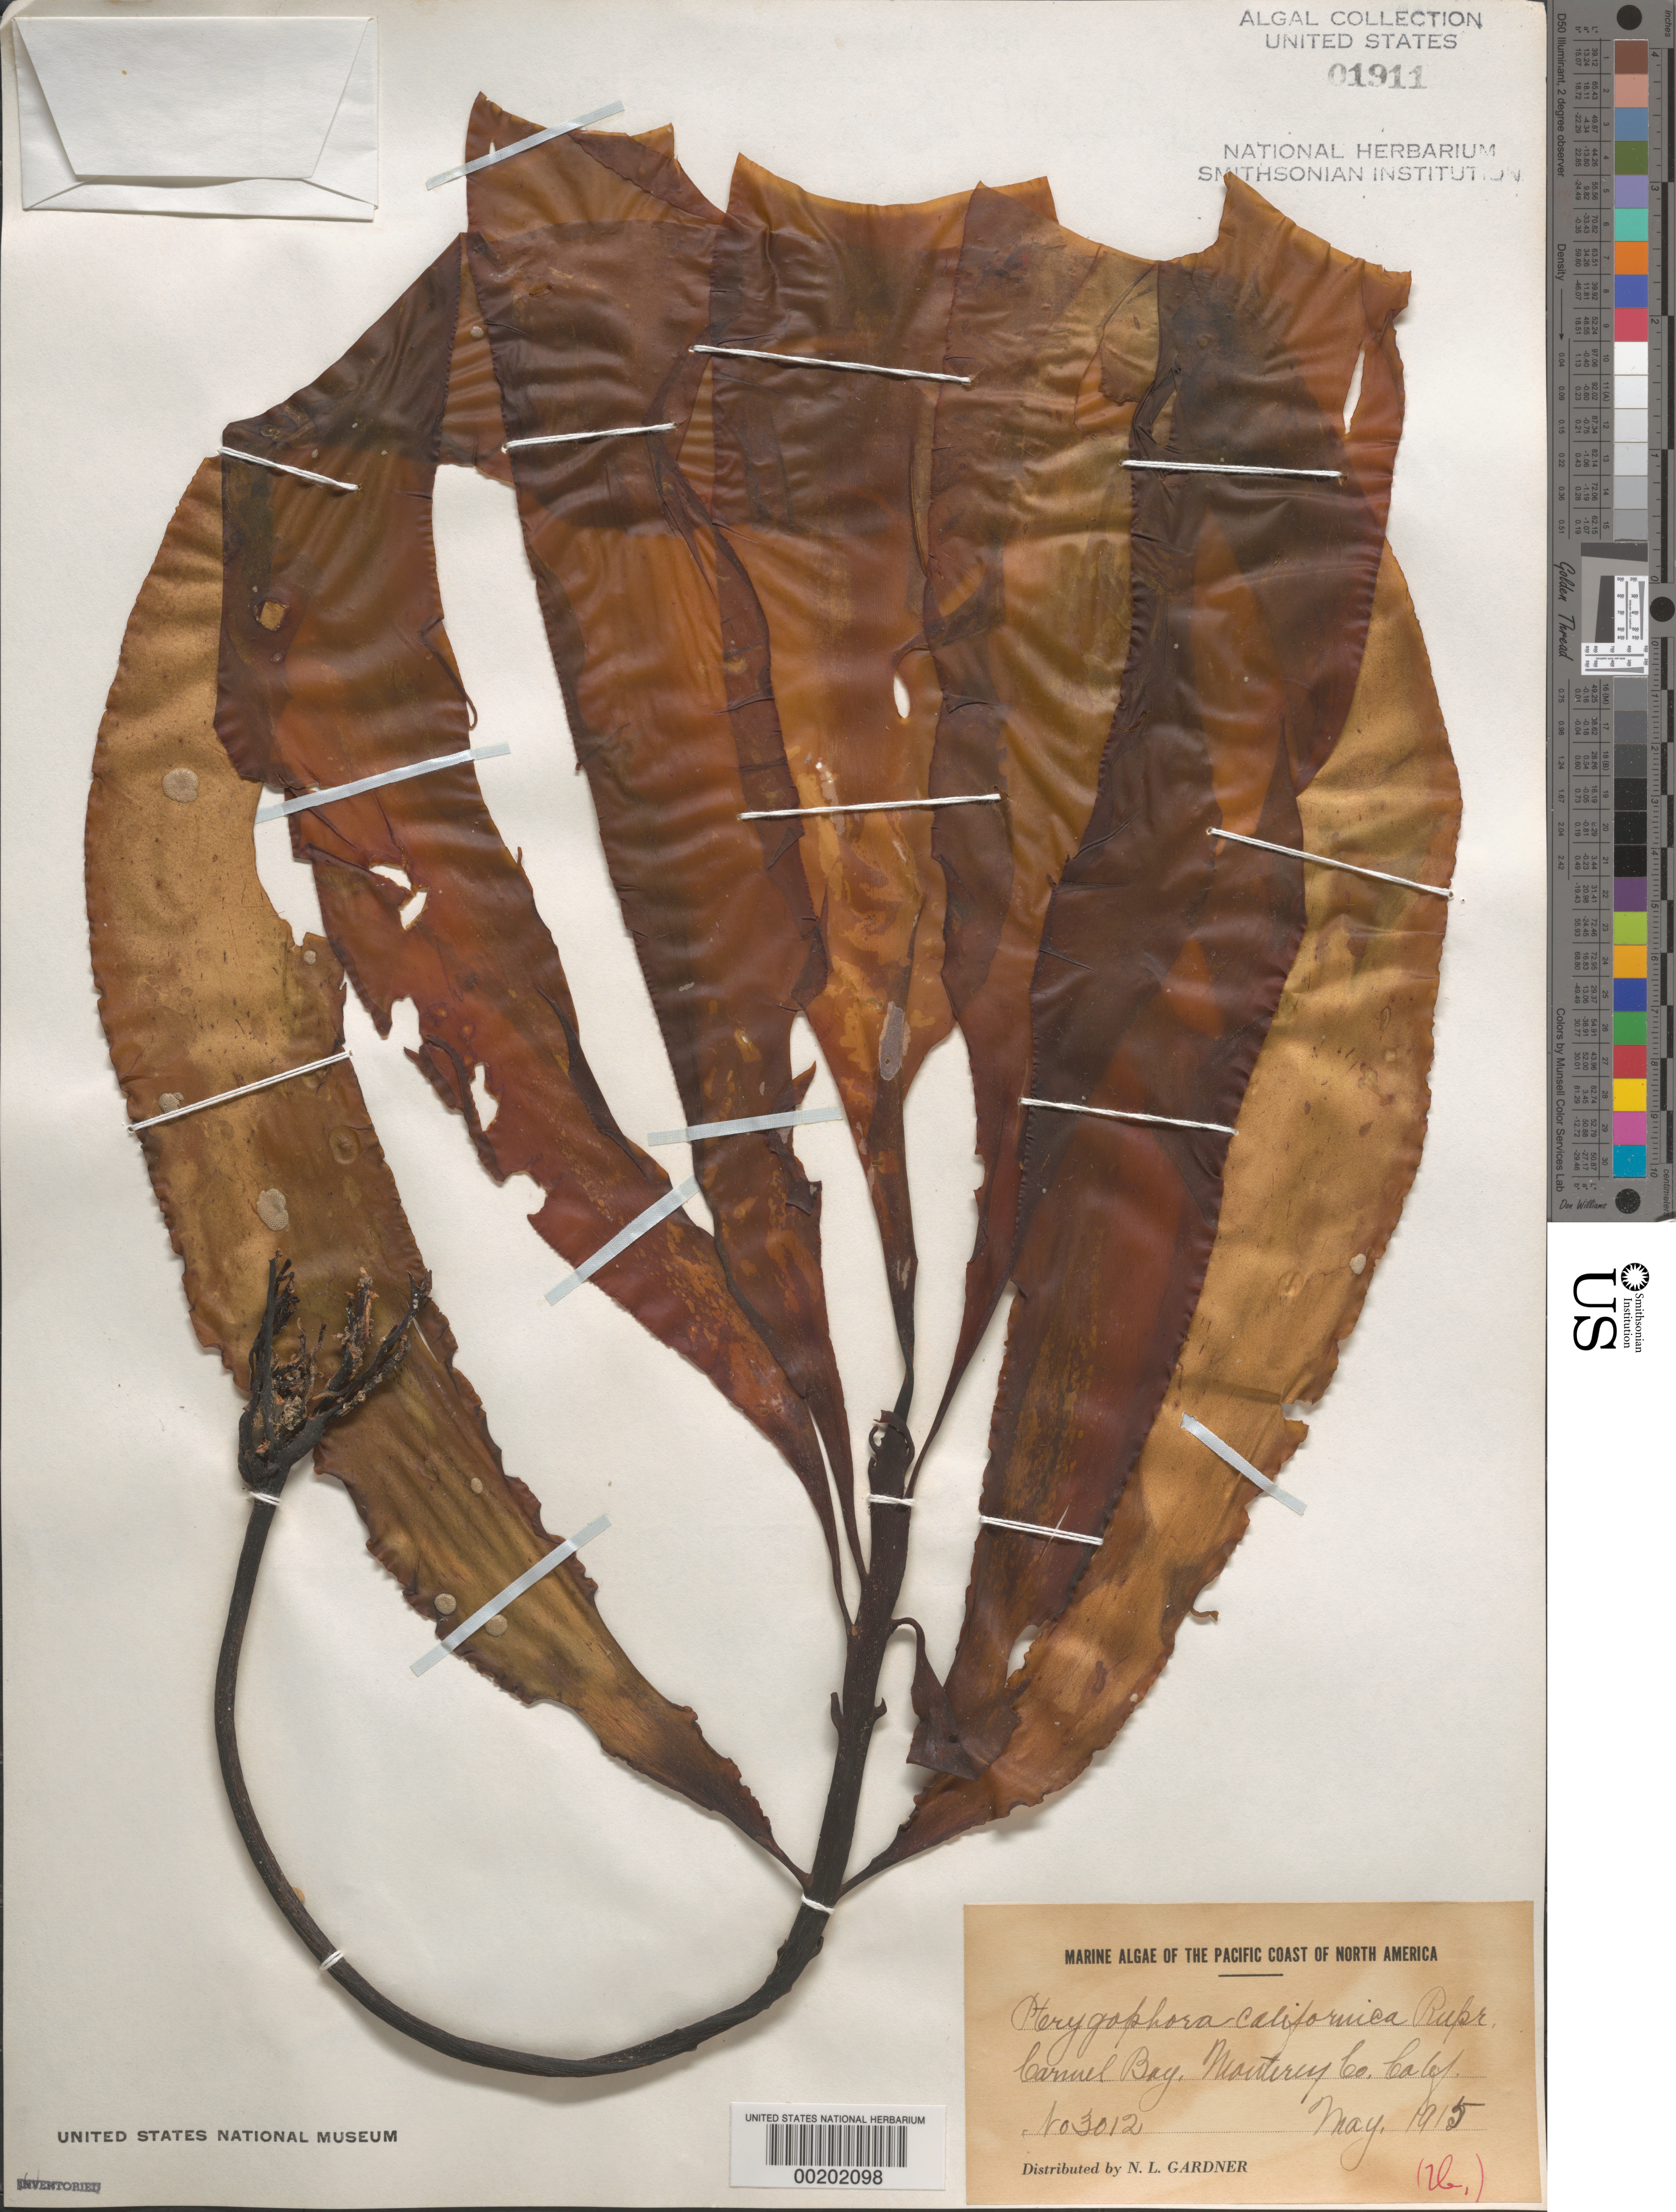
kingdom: Chromista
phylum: Ochrophyta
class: Phaeophyceae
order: Laminariales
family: Alariaceae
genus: Pterygophora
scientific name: Pterygophora californica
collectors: N. Gardner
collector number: NLG 3012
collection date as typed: May 1915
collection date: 1915-05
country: United States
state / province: California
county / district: Monterey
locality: Carmel Bay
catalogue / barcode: US 1911